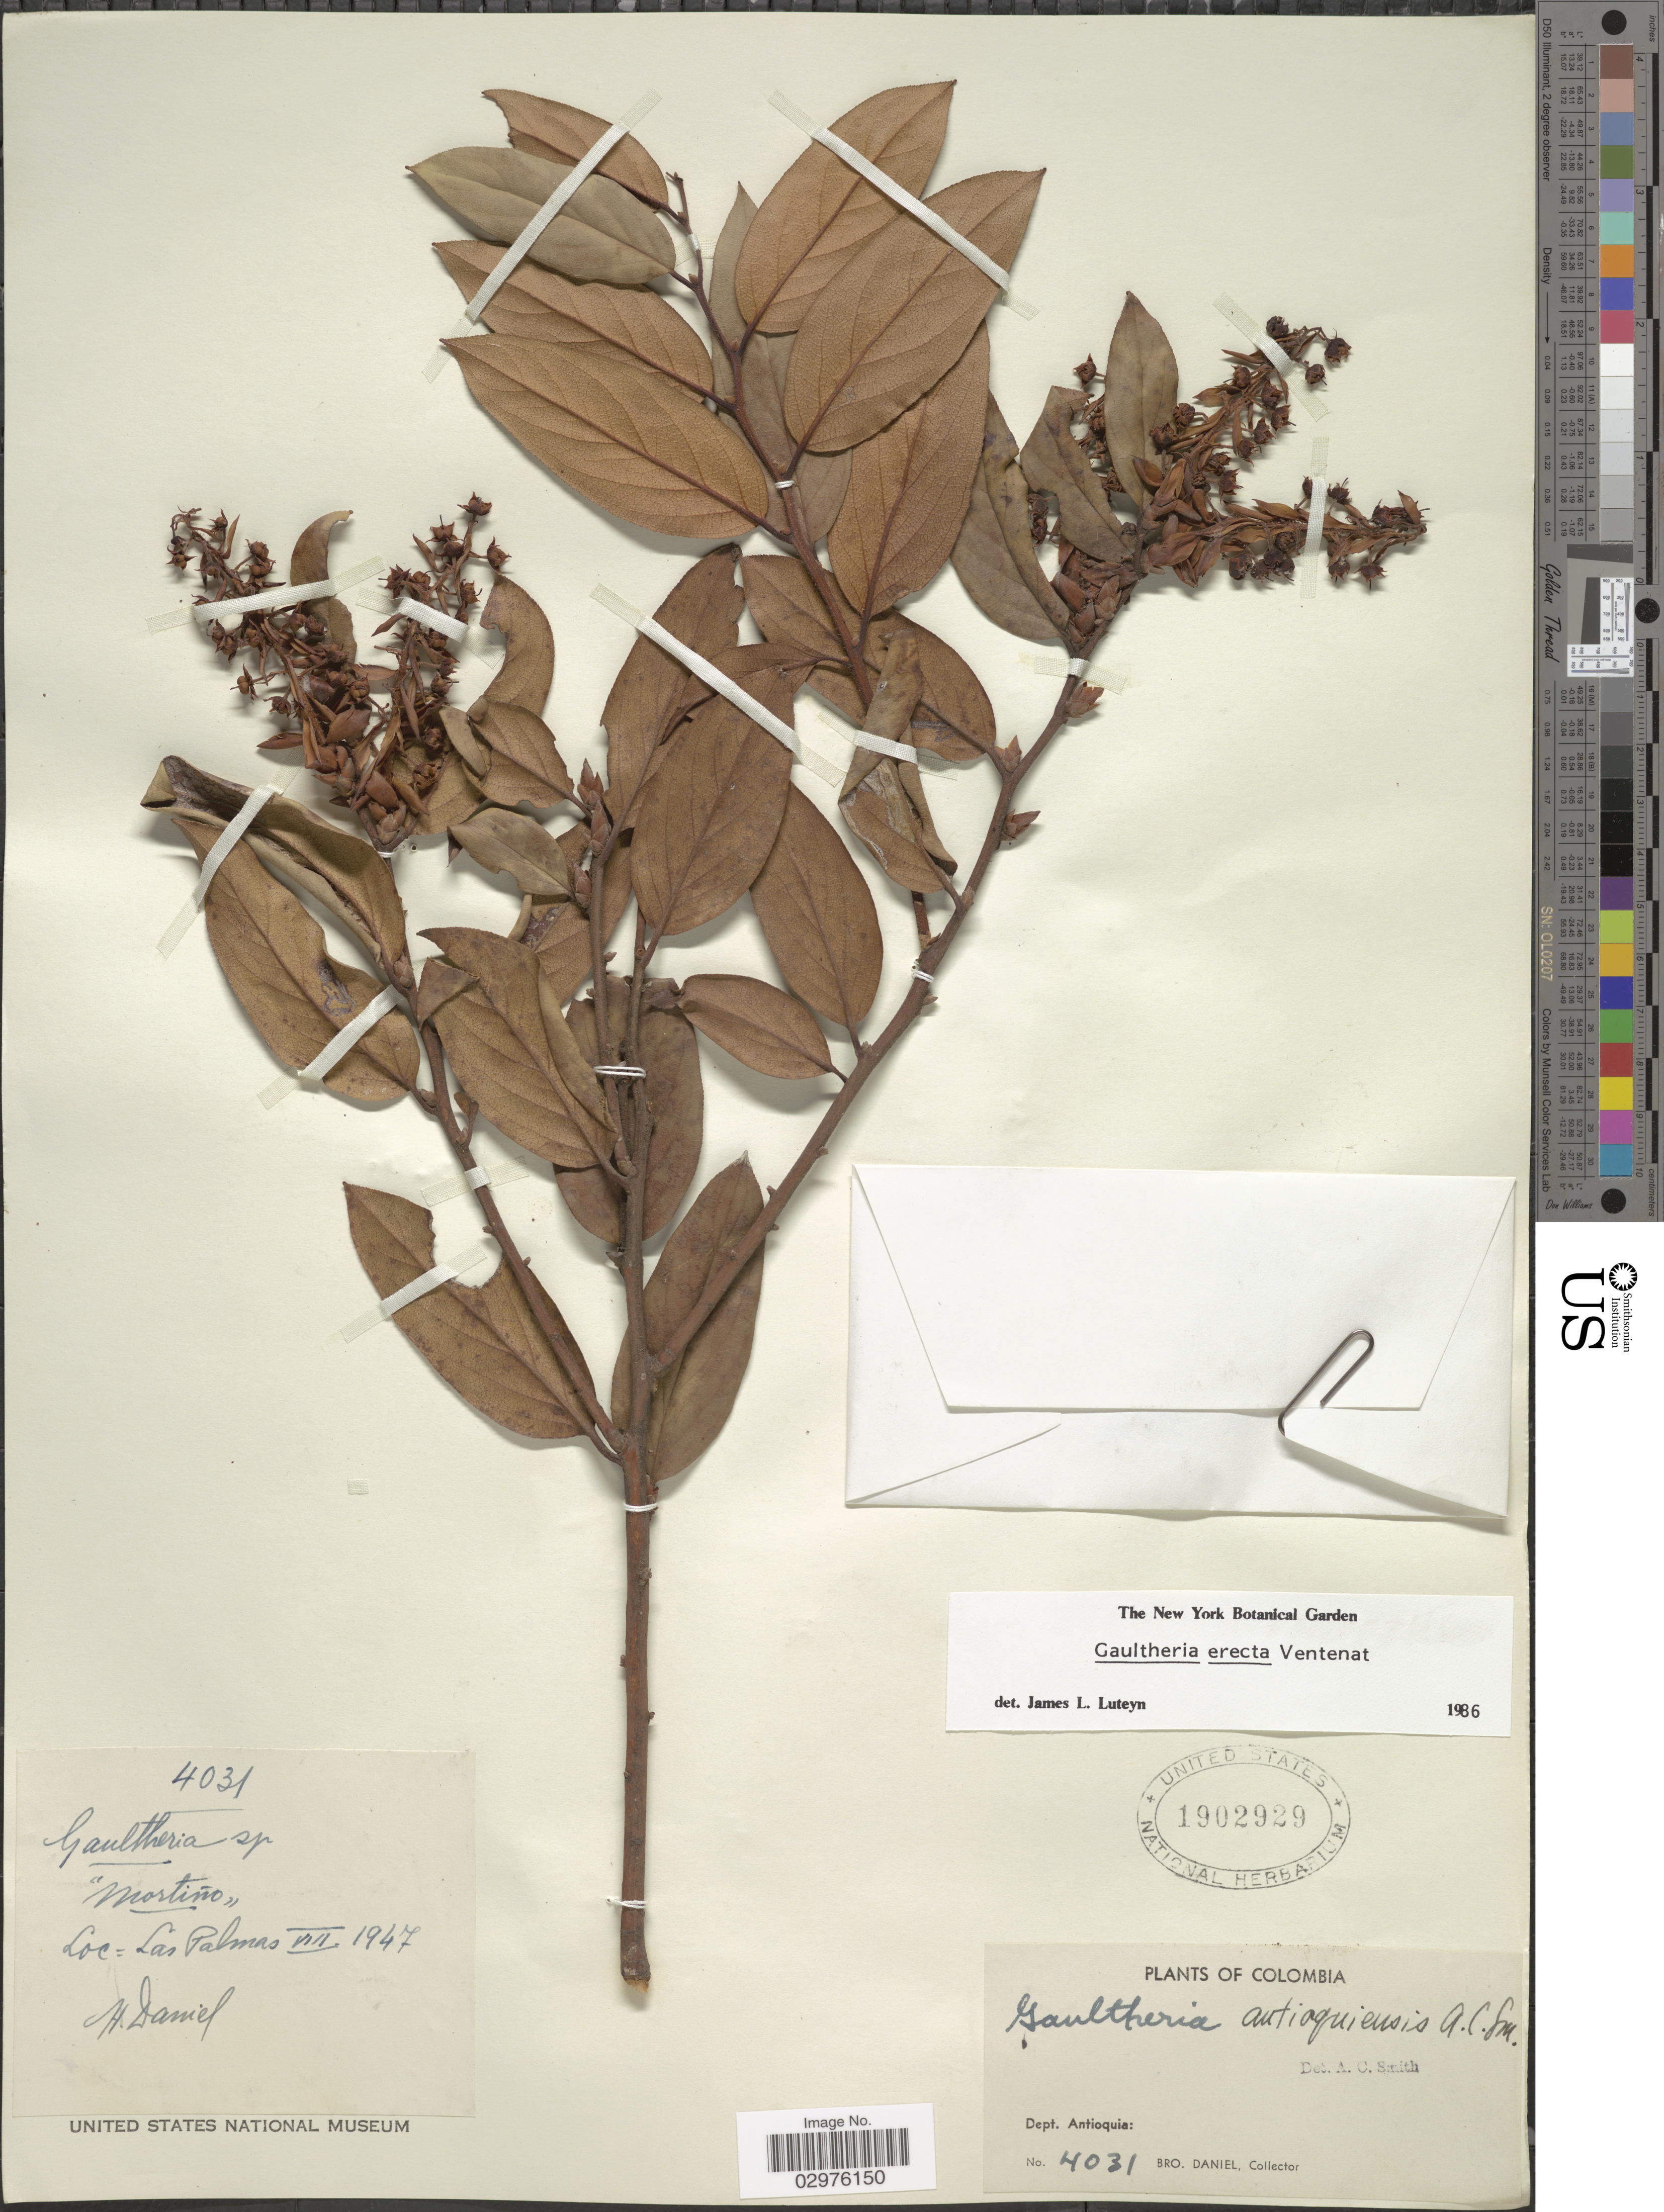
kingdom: Plantae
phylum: Tracheophyta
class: Magnoliopsida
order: Ericales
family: Ericaceae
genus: Gaultheria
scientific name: Gaultheria erecta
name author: Vent.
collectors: Bro. Daniel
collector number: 4031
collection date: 1947-08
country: Colombia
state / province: Antioquia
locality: Dept. Antioquia. Las Palmas.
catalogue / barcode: US 1902929